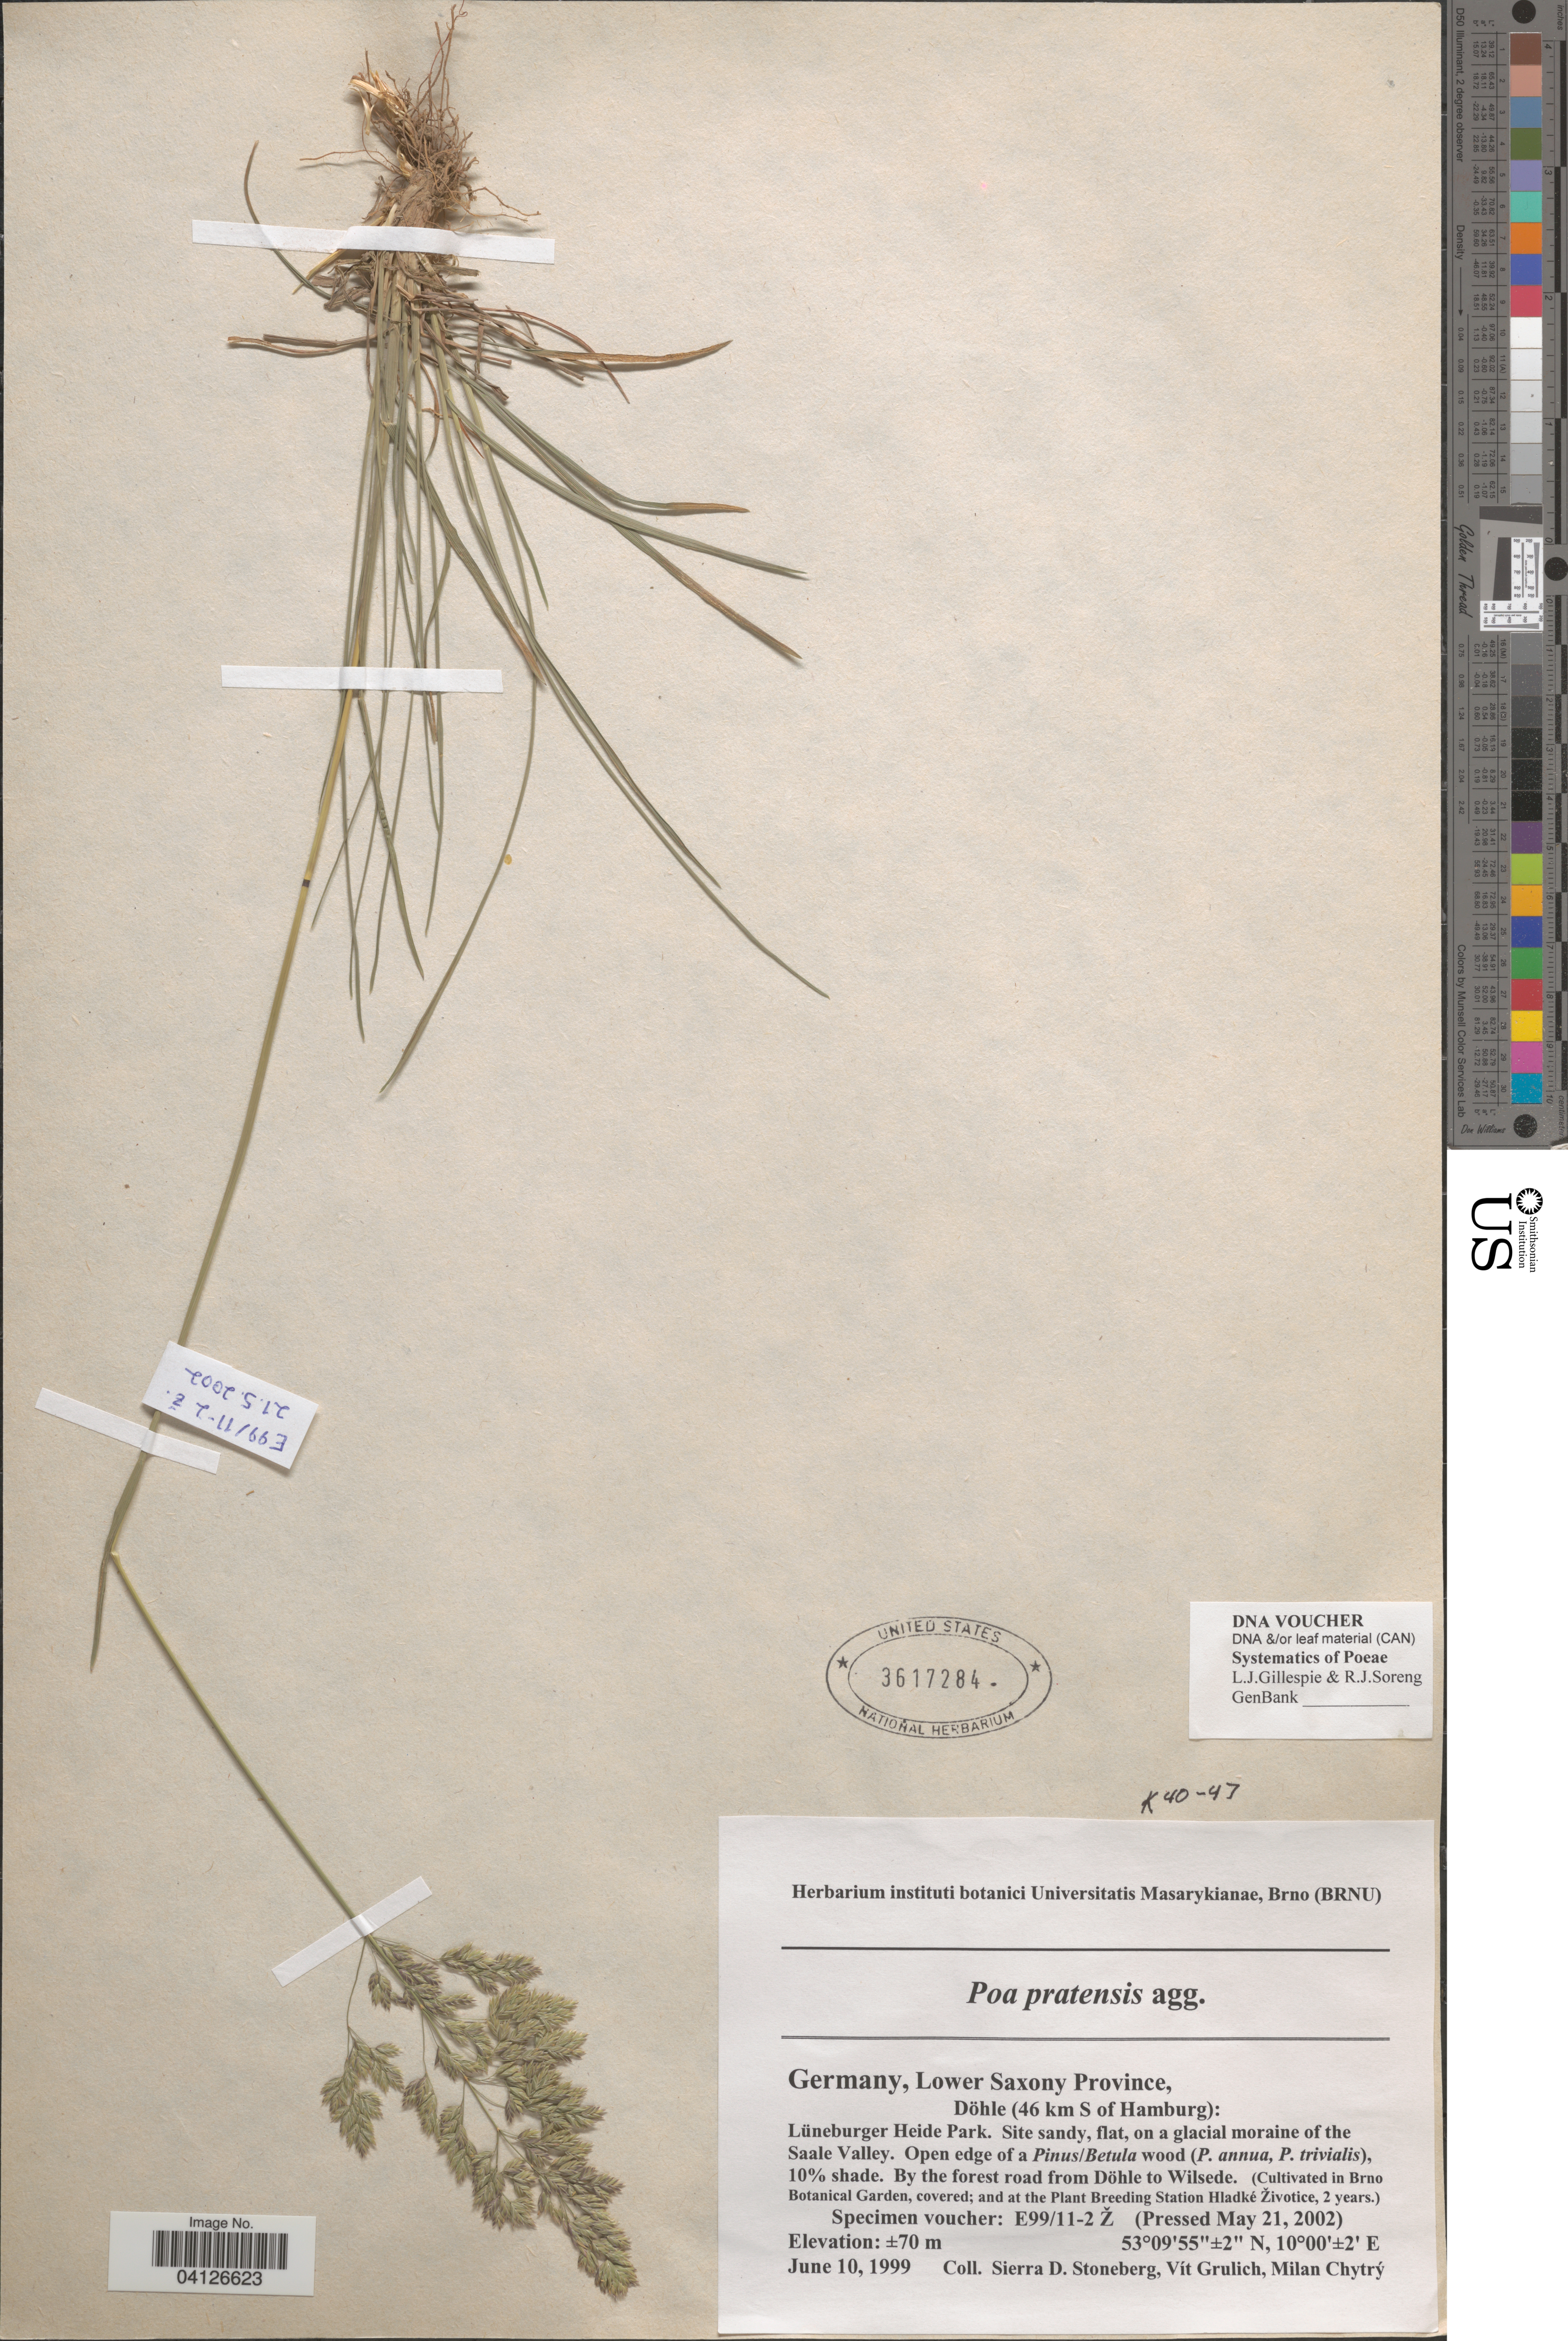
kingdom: Plantae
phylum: Tracheophyta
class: Liliopsida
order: Poales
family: Poaceae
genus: Poa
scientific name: Poa pratensis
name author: L.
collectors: Ex herb. instituti botanici Universitatis Masarykianae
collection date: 2002-05-21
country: Czechia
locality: (Cultivated in the Brno Botanical Garden, covered; and at the Plant Breeding Station Hladké Životice, 2 years.).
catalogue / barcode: US 3617284